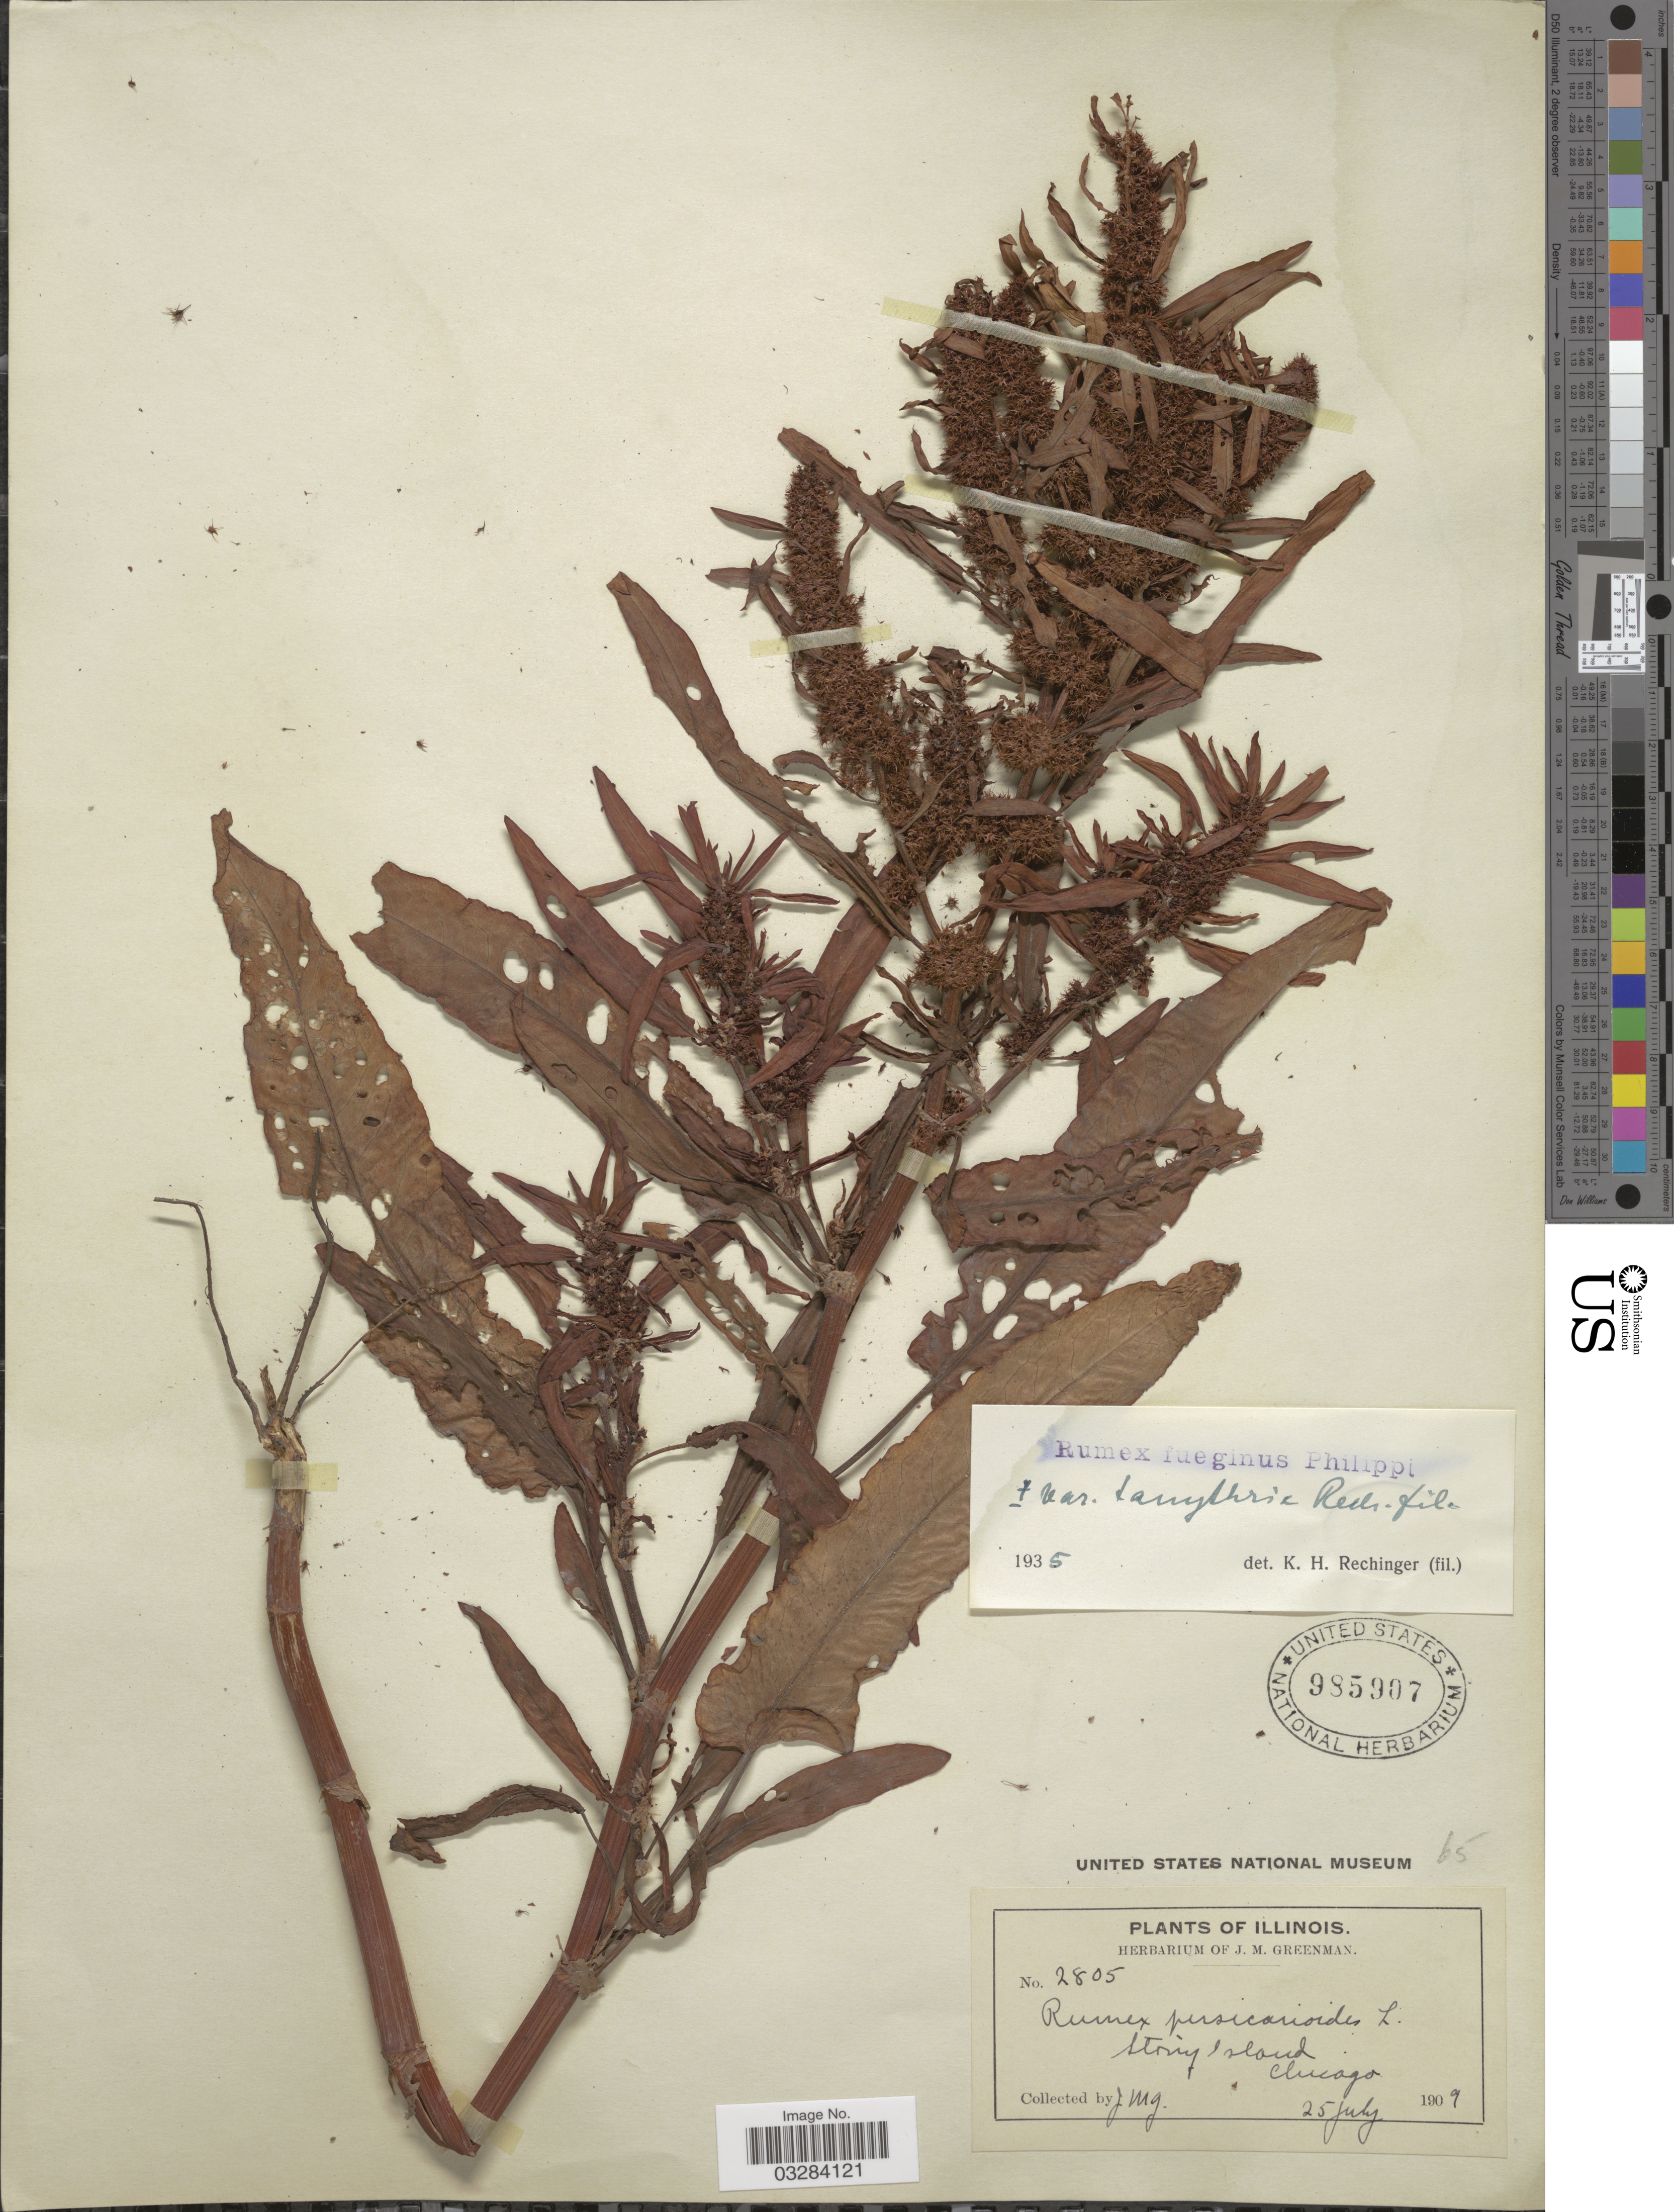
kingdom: Plantae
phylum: Tracheophyta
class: Magnoliopsida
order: Caryophyllales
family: Polygonaceae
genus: Rumex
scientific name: Rumex maritimus var. fueginus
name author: (Phil.) Dusén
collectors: J. M. Greenman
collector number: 2805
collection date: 1909-07-25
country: United States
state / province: Illinois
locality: Stony Island, Chicago.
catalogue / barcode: US 985907